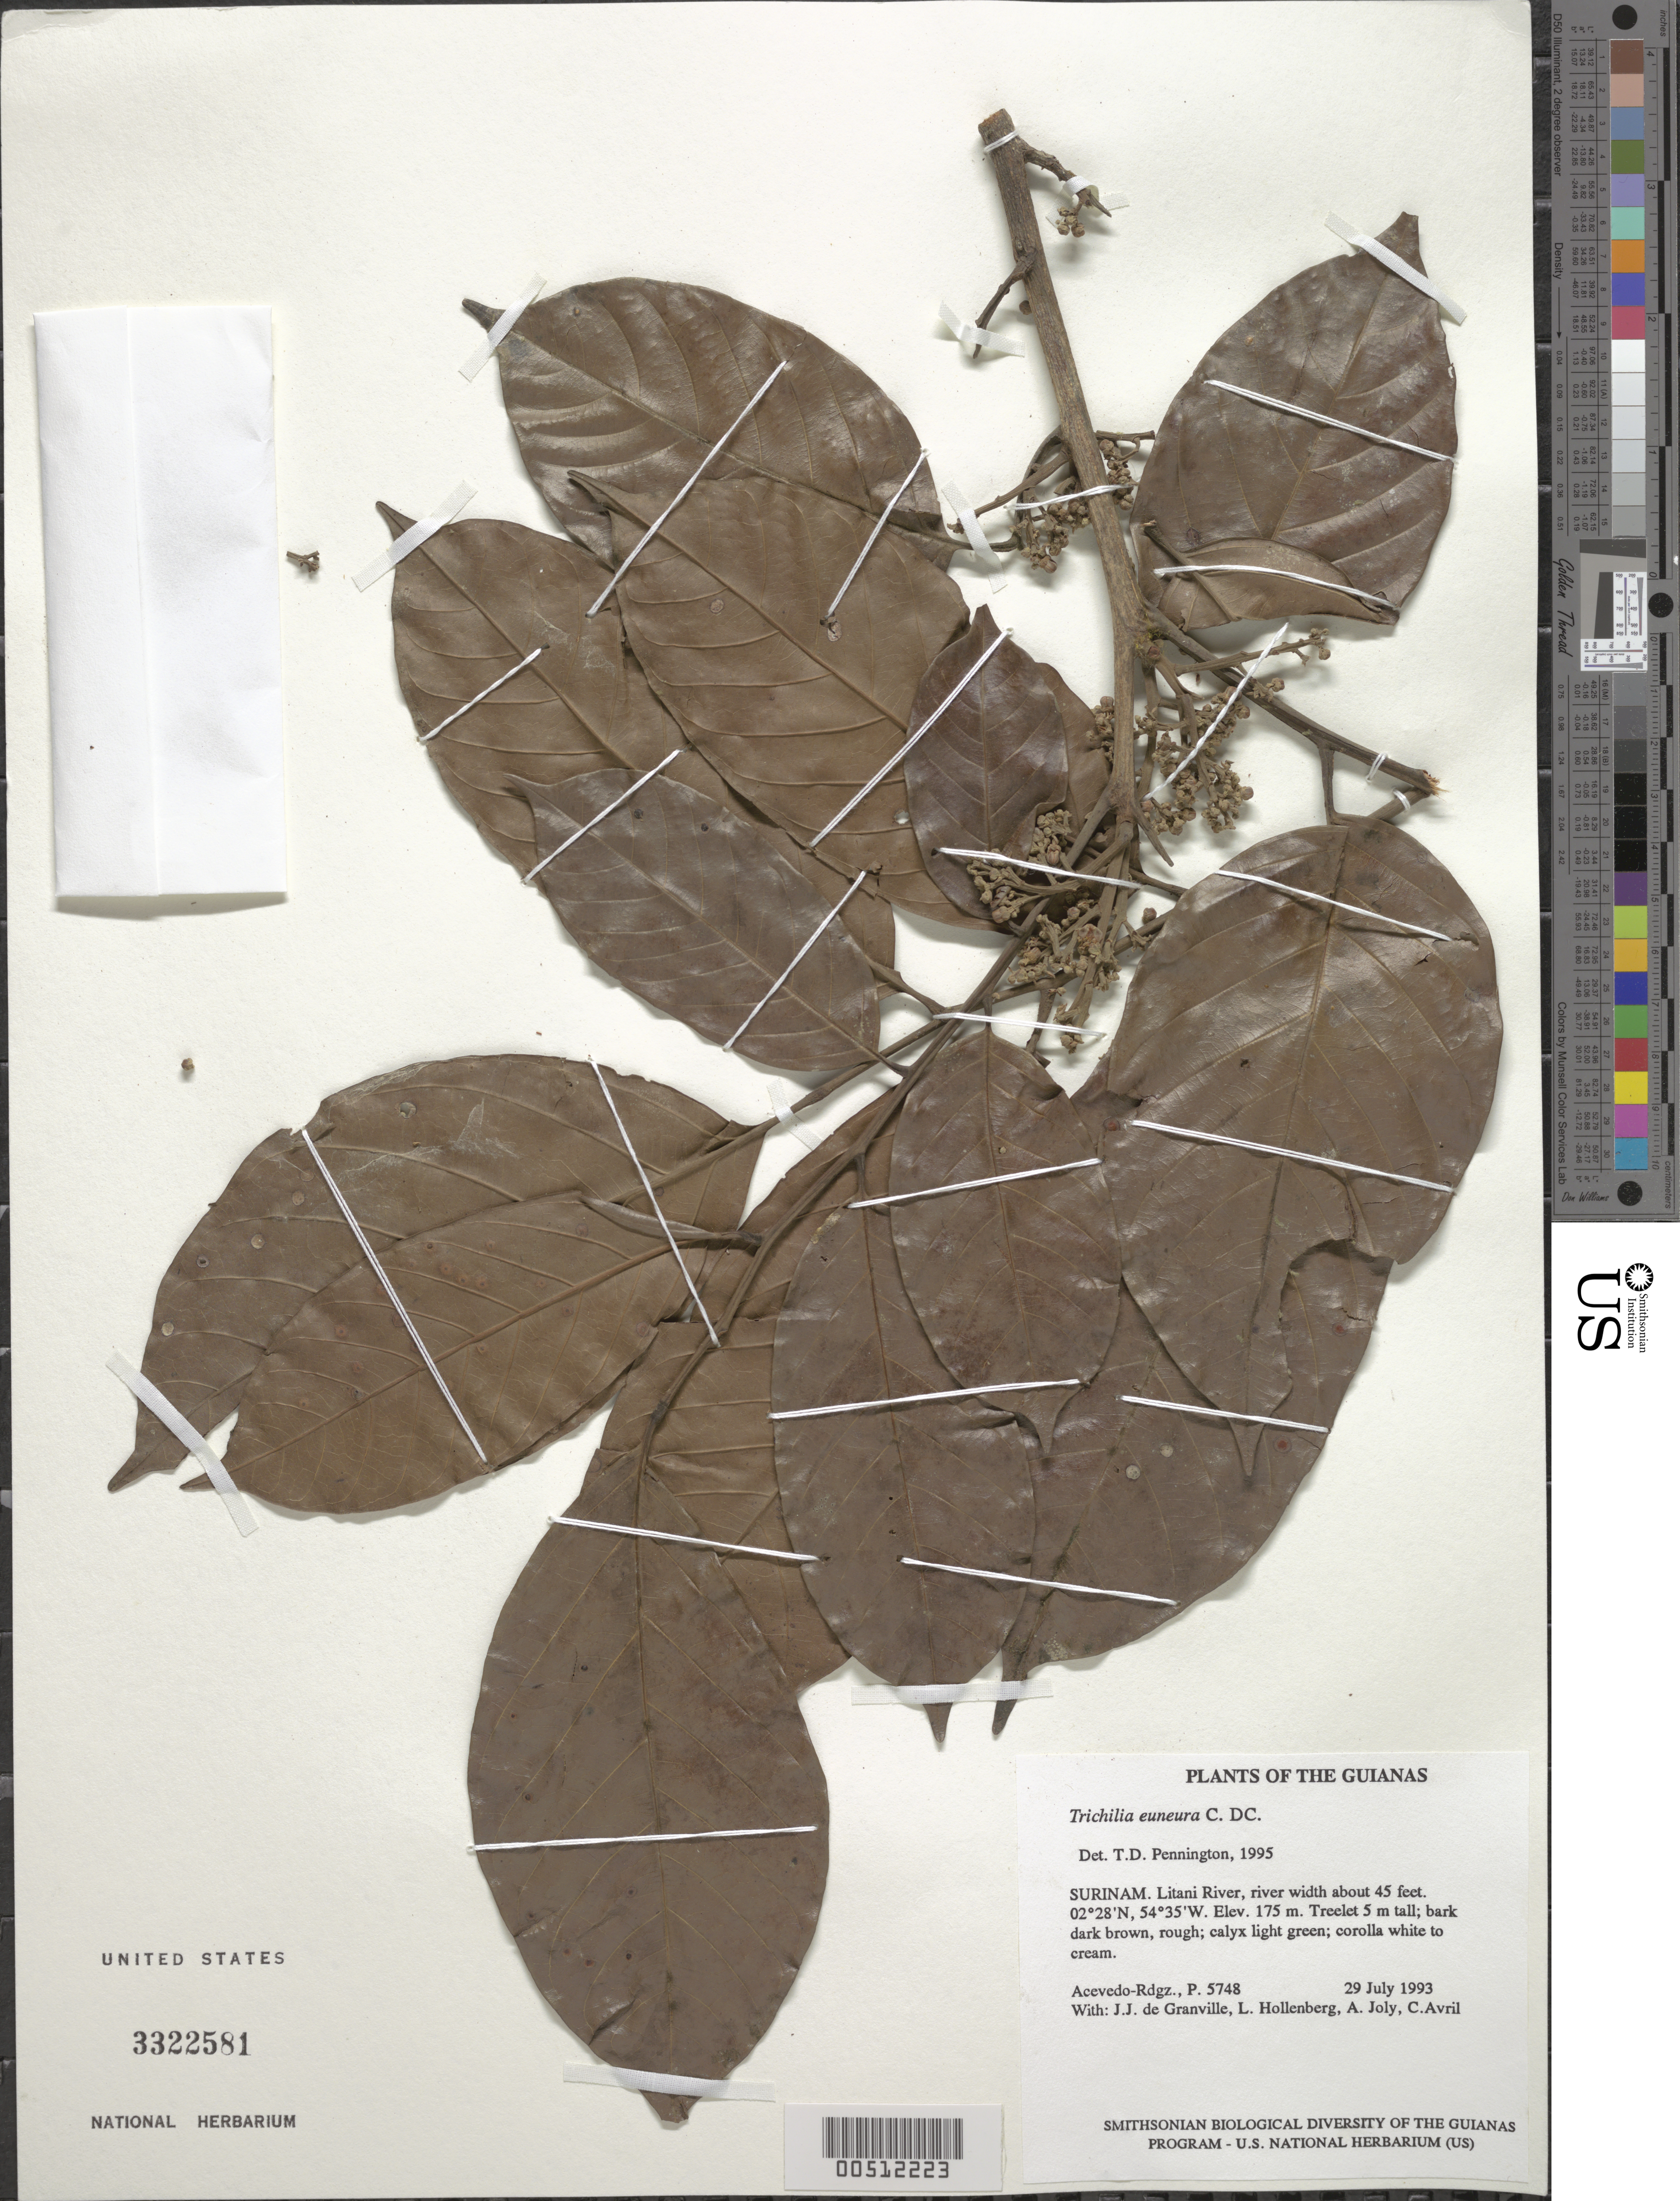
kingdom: Plantae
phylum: Tracheophyta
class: Magnoliopsida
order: Sapindales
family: Meliaceae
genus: Trichilia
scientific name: Trichilia euneura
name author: C. DC.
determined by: Pennington, T. D., (K)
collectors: P. Acevedo-Rodr., J.-J. de Granville, L. Hollenberg, A. Joly & C. Avril de Maria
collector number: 5748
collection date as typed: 29 Jul 1993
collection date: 1993-07-29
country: Suriname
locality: Litani River, river width about 45 feet.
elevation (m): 175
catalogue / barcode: US 3322581